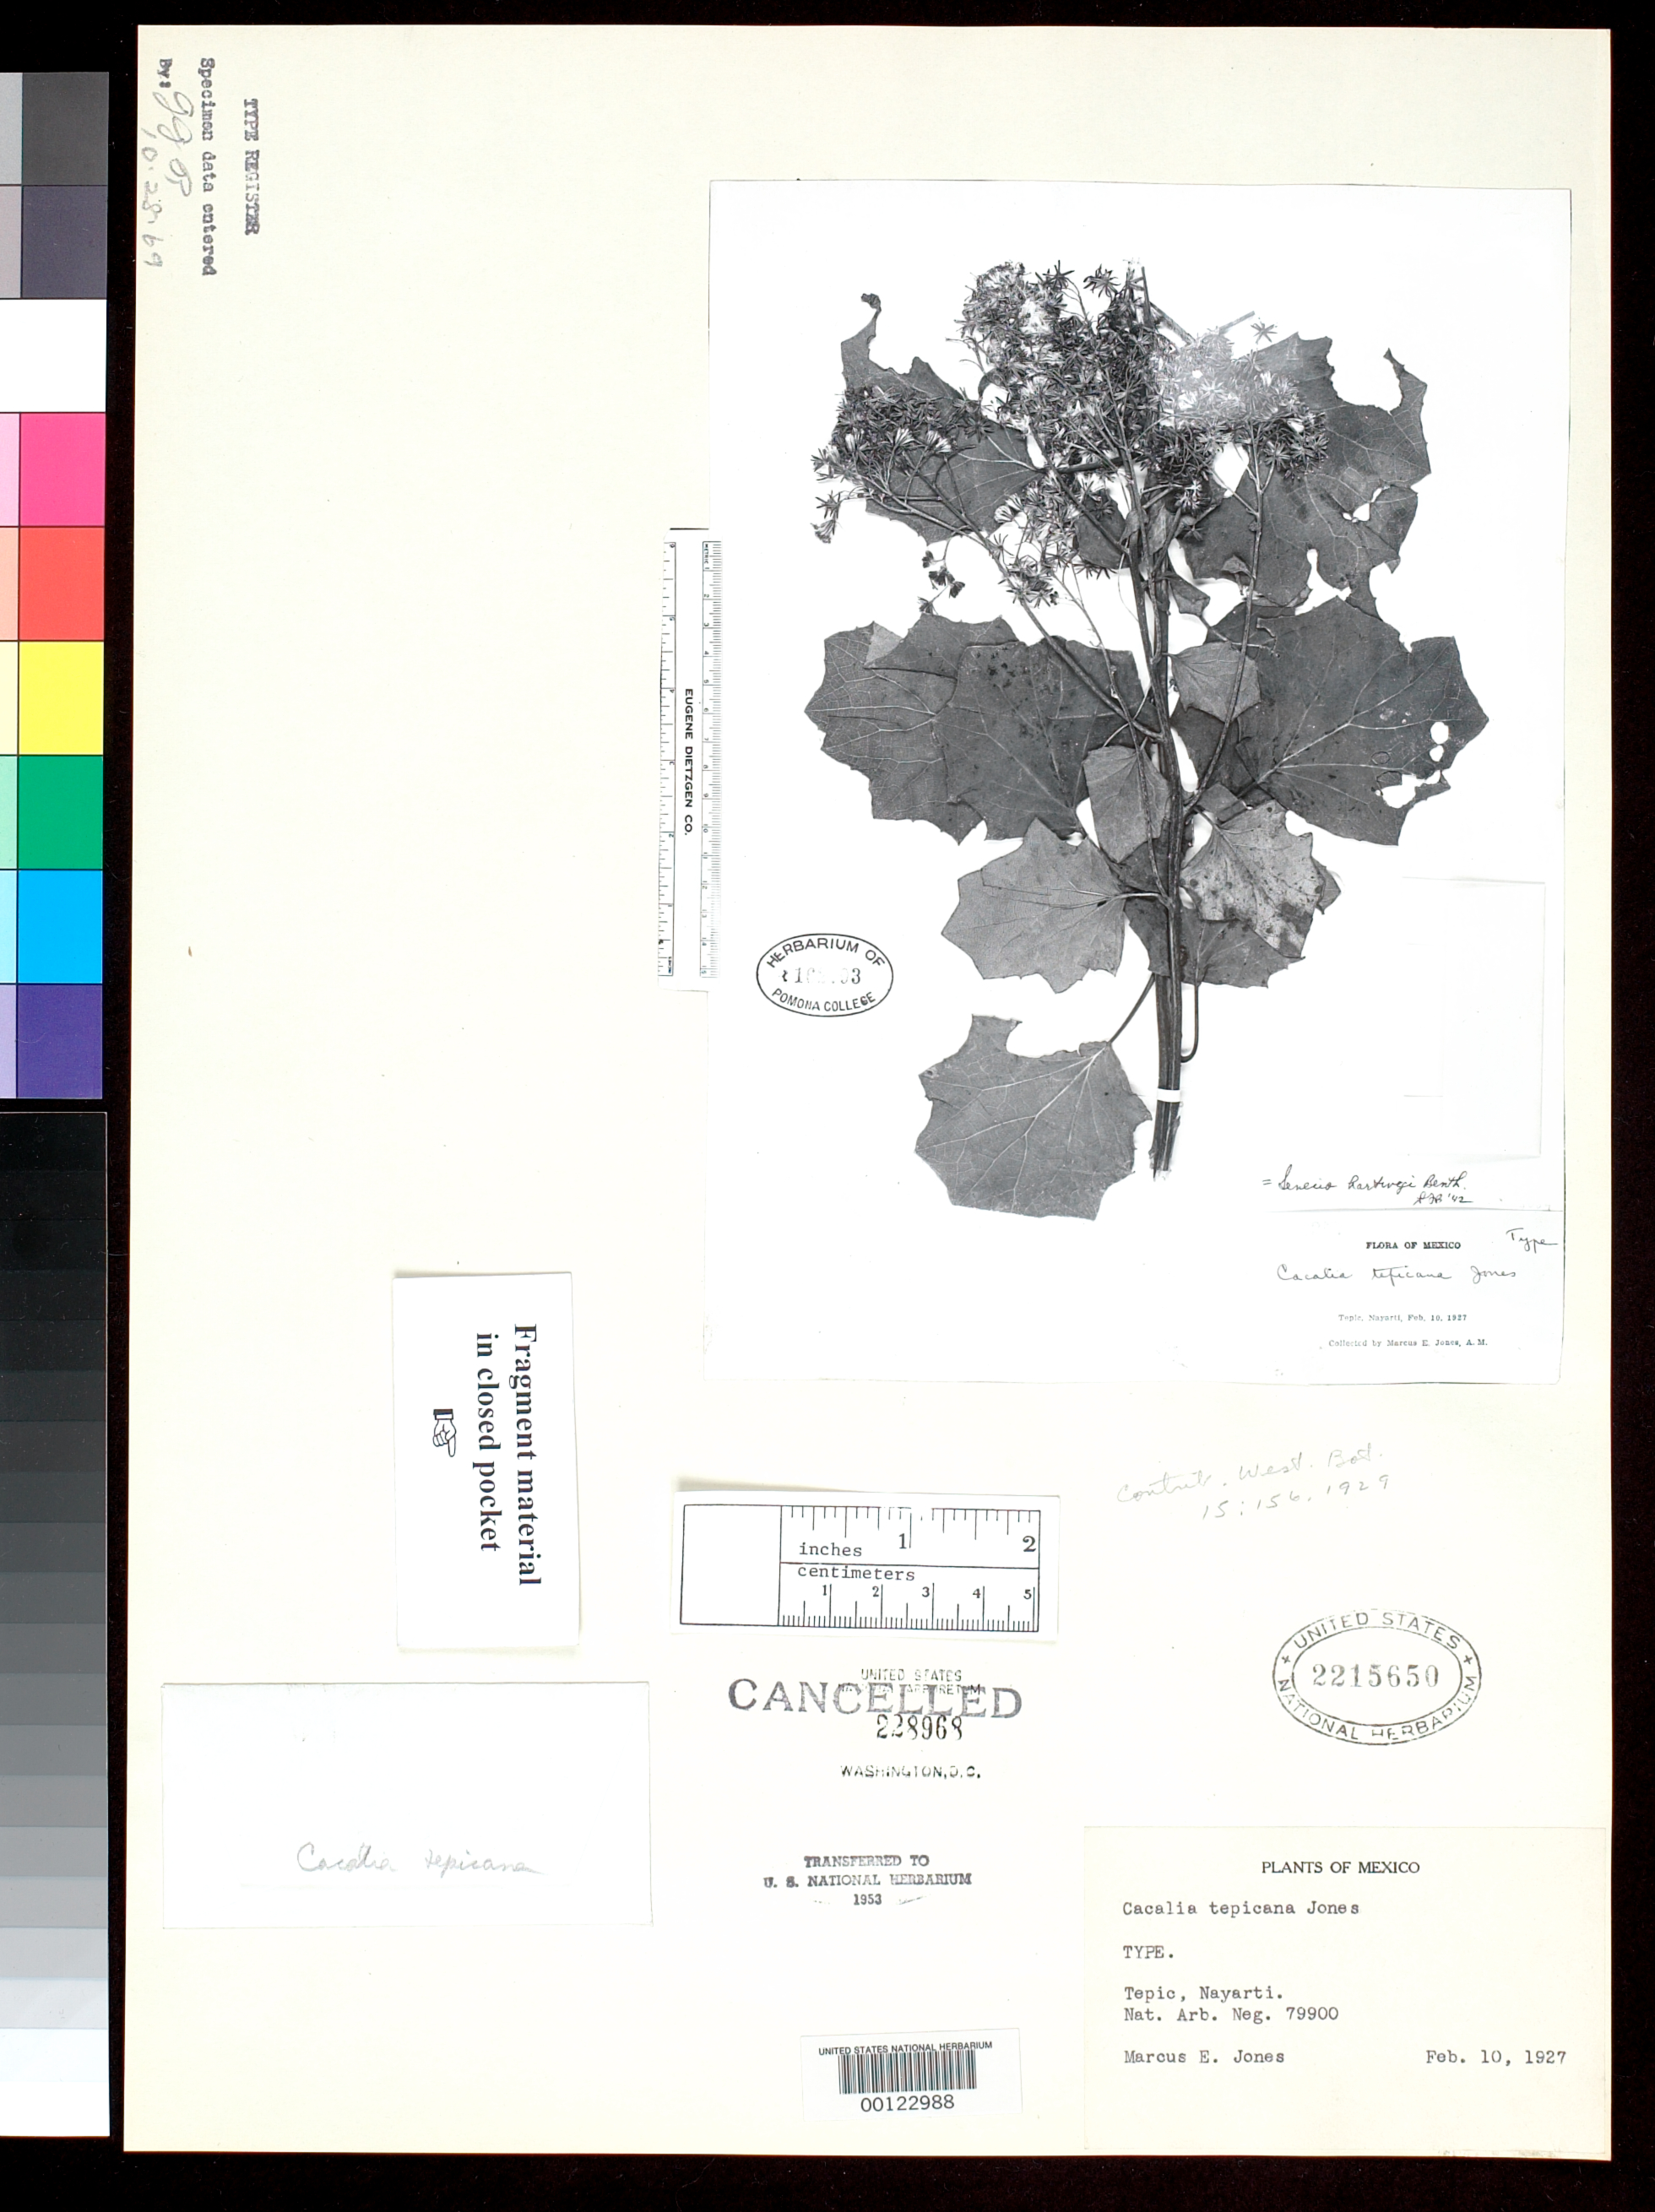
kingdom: Plantae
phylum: Tracheophyta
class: Magnoliopsida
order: Asterales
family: Asteraceae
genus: Cacalia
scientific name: Cacalia tepicana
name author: M.E. Jones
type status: Isotype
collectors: M. E. Jones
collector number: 23357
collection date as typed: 10 Feb 1927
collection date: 1927-02-10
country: Mexico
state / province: Nayarit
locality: Tepic.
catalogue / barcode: US 2215650